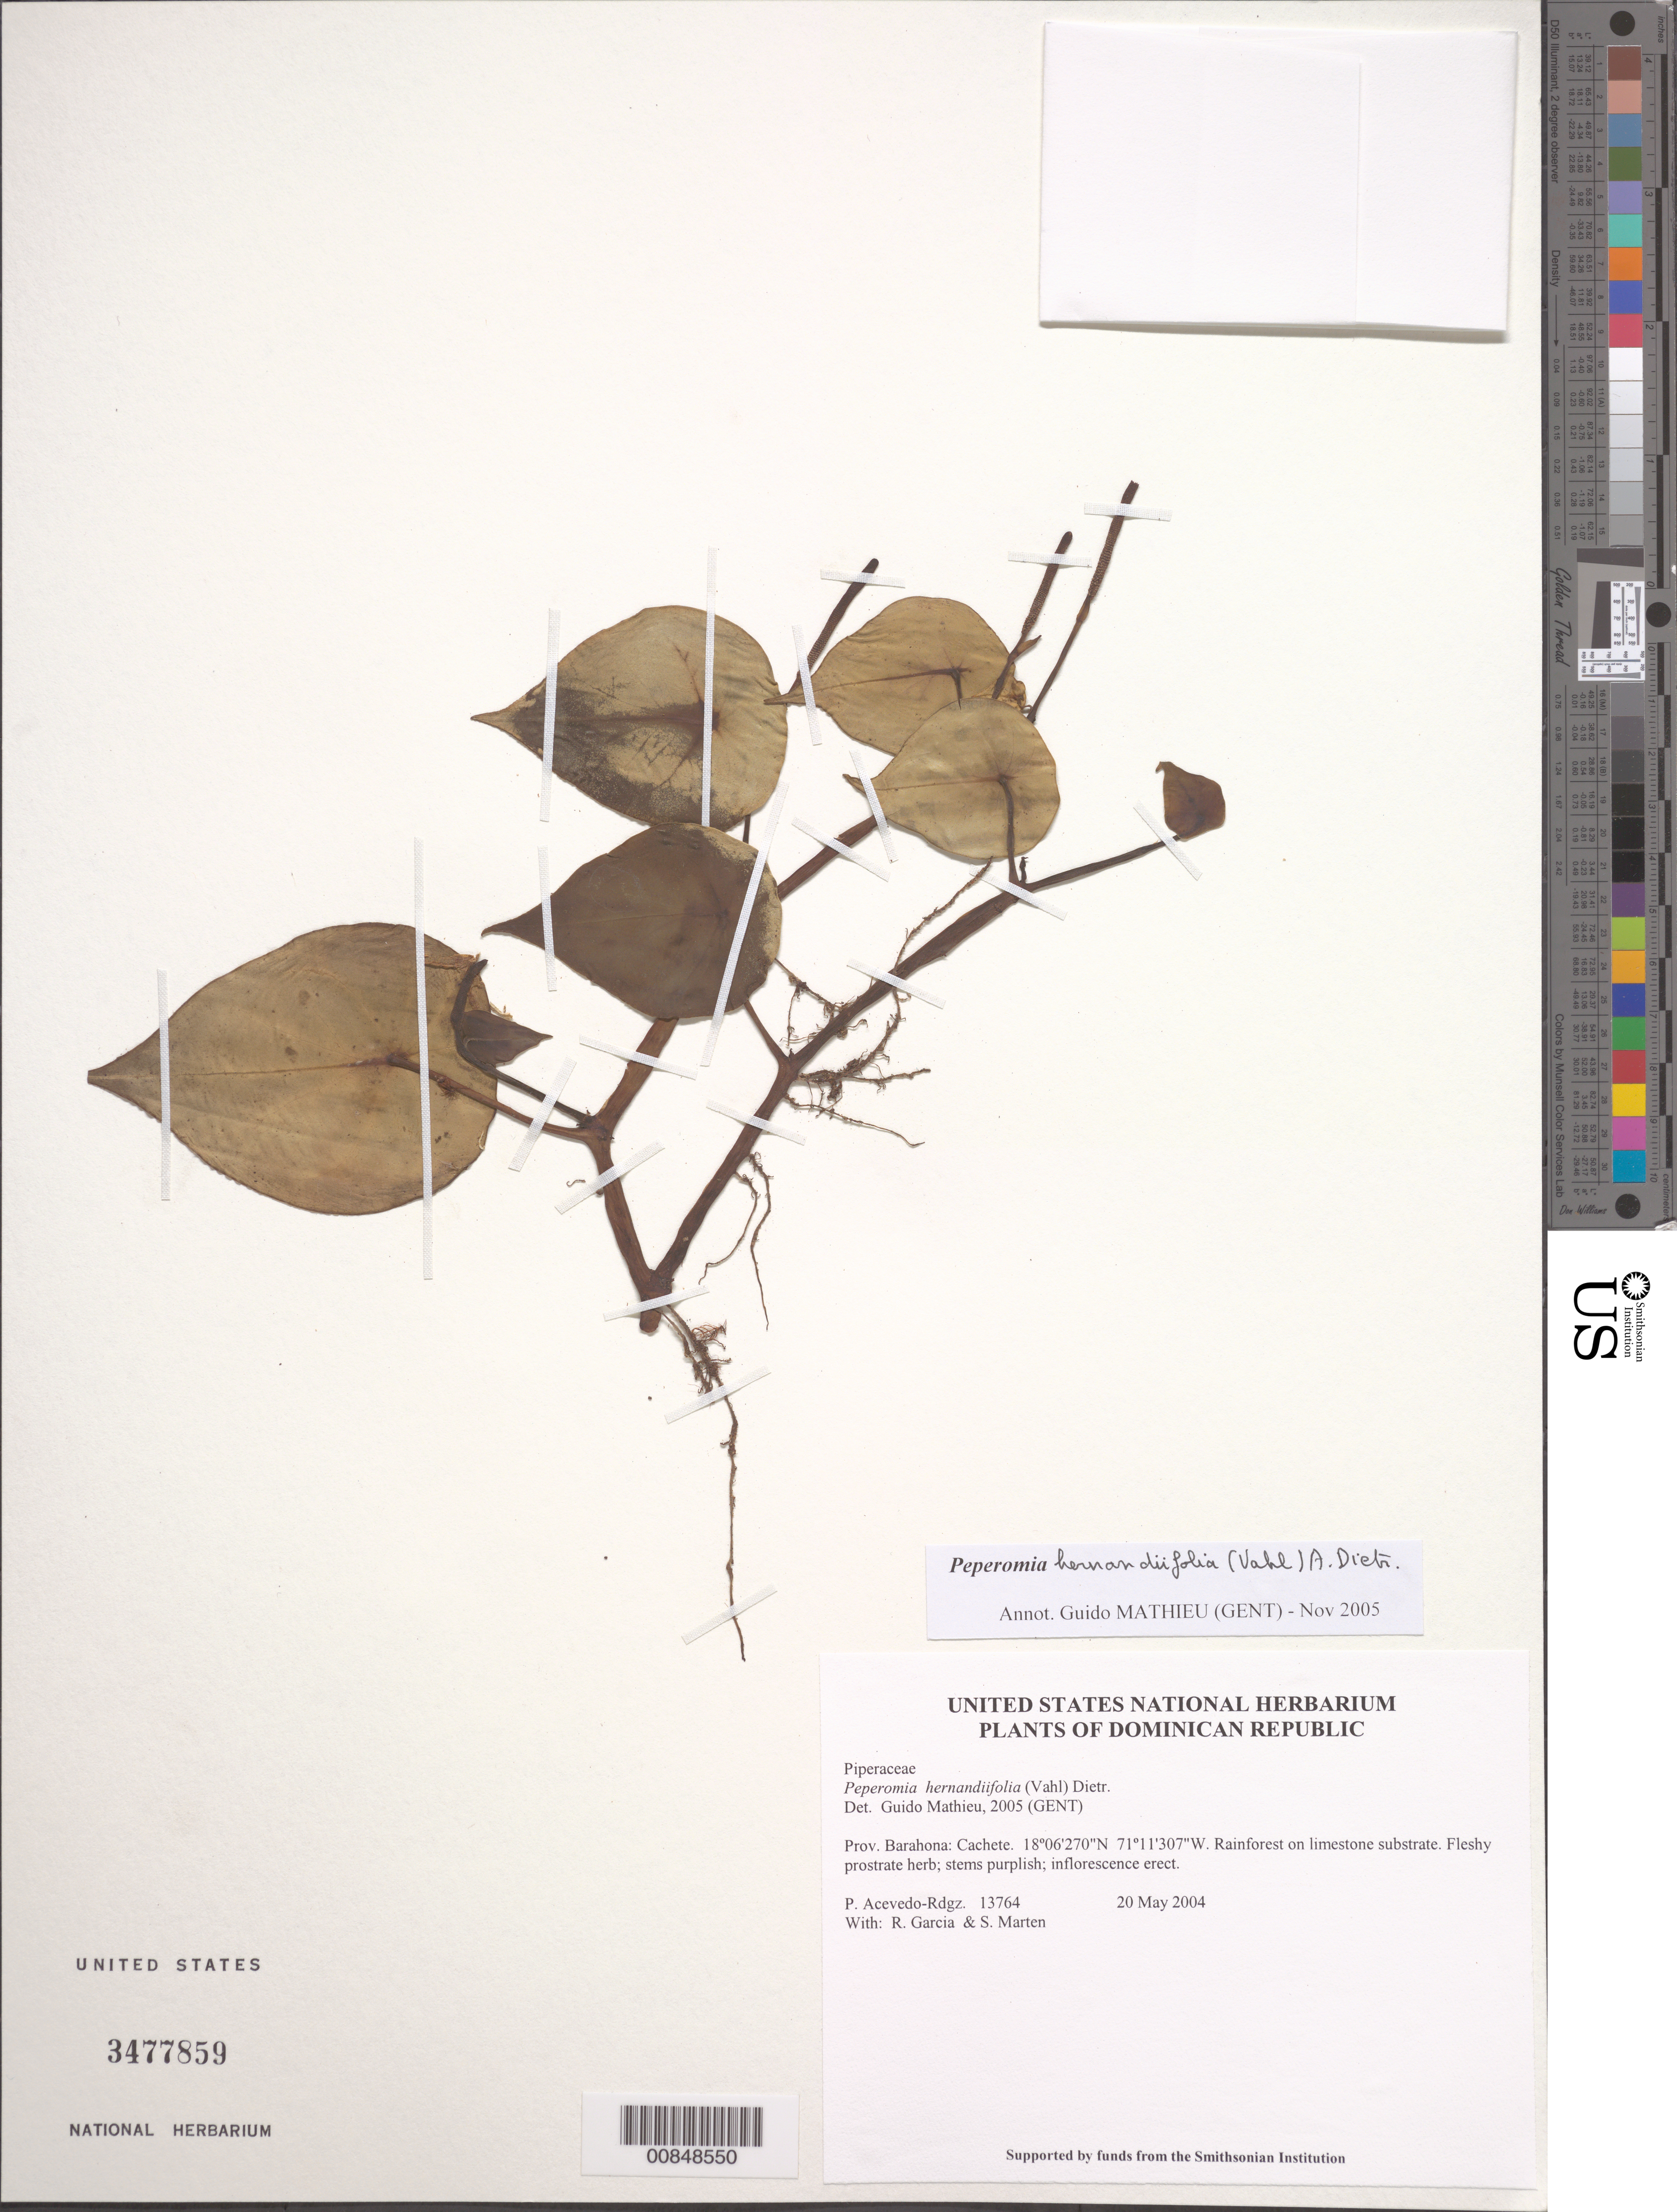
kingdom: Plantae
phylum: Tracheophyta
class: Magnoliopsida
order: Piperales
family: Piperaceae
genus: Peperomia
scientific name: Peperomia hernandiifolia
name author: (Vahl) A. Dietr.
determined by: Mathieu, Guido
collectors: P. Acevedo-Rodr., R. G. García & S. Marten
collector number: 13764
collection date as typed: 20 May 2004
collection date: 2004-05-20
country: Dominican Republic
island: Hispaniola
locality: Provincia Barahona: Cachete.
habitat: Rainforest on limestone substrate.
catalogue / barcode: US 3477859